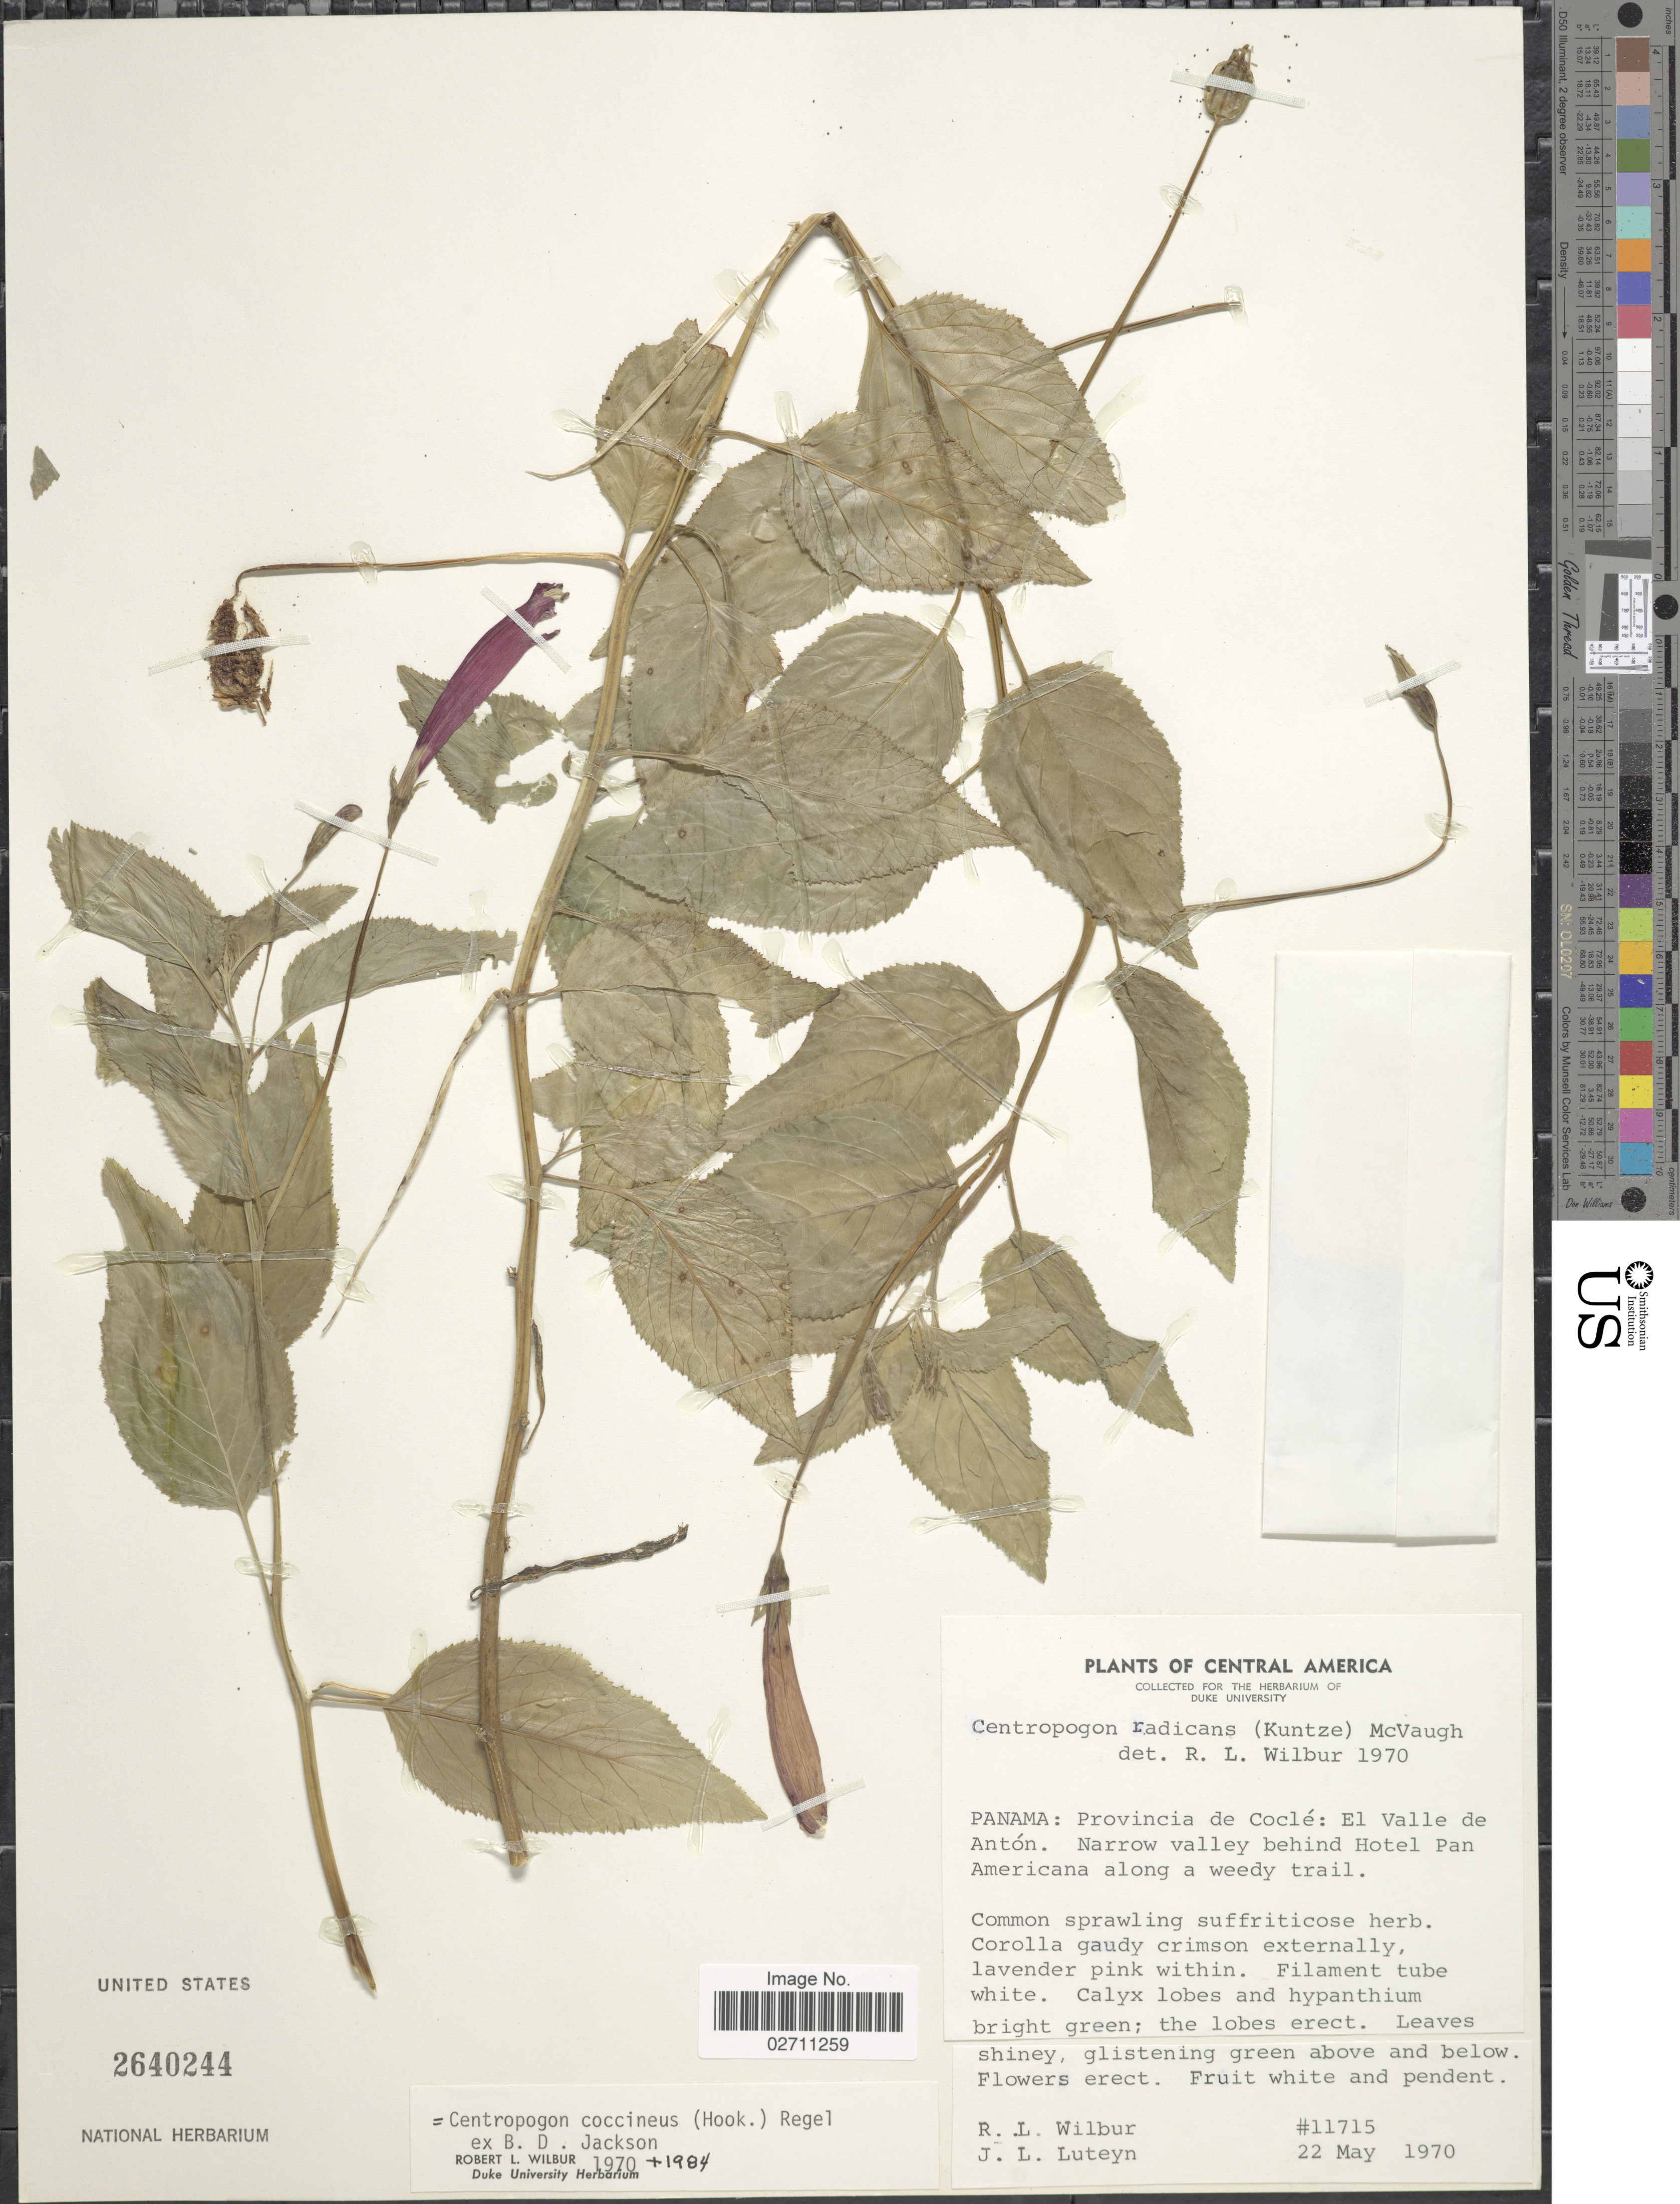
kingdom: Plantae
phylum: Tracheophyta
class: Magnoliopsida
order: Asterales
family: Campanulaceae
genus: Centropogon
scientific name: Centropogon coccineus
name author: (Hook.) Regel ex B.D. Jacks.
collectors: R. L. Wilbur & J. L. Luteyn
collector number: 11715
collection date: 1970-05-22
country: Panama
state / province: Coclé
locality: El Valle de Anton, narrow valley behind Hotel Pan Americana along a weedy trail.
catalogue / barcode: US 2640244